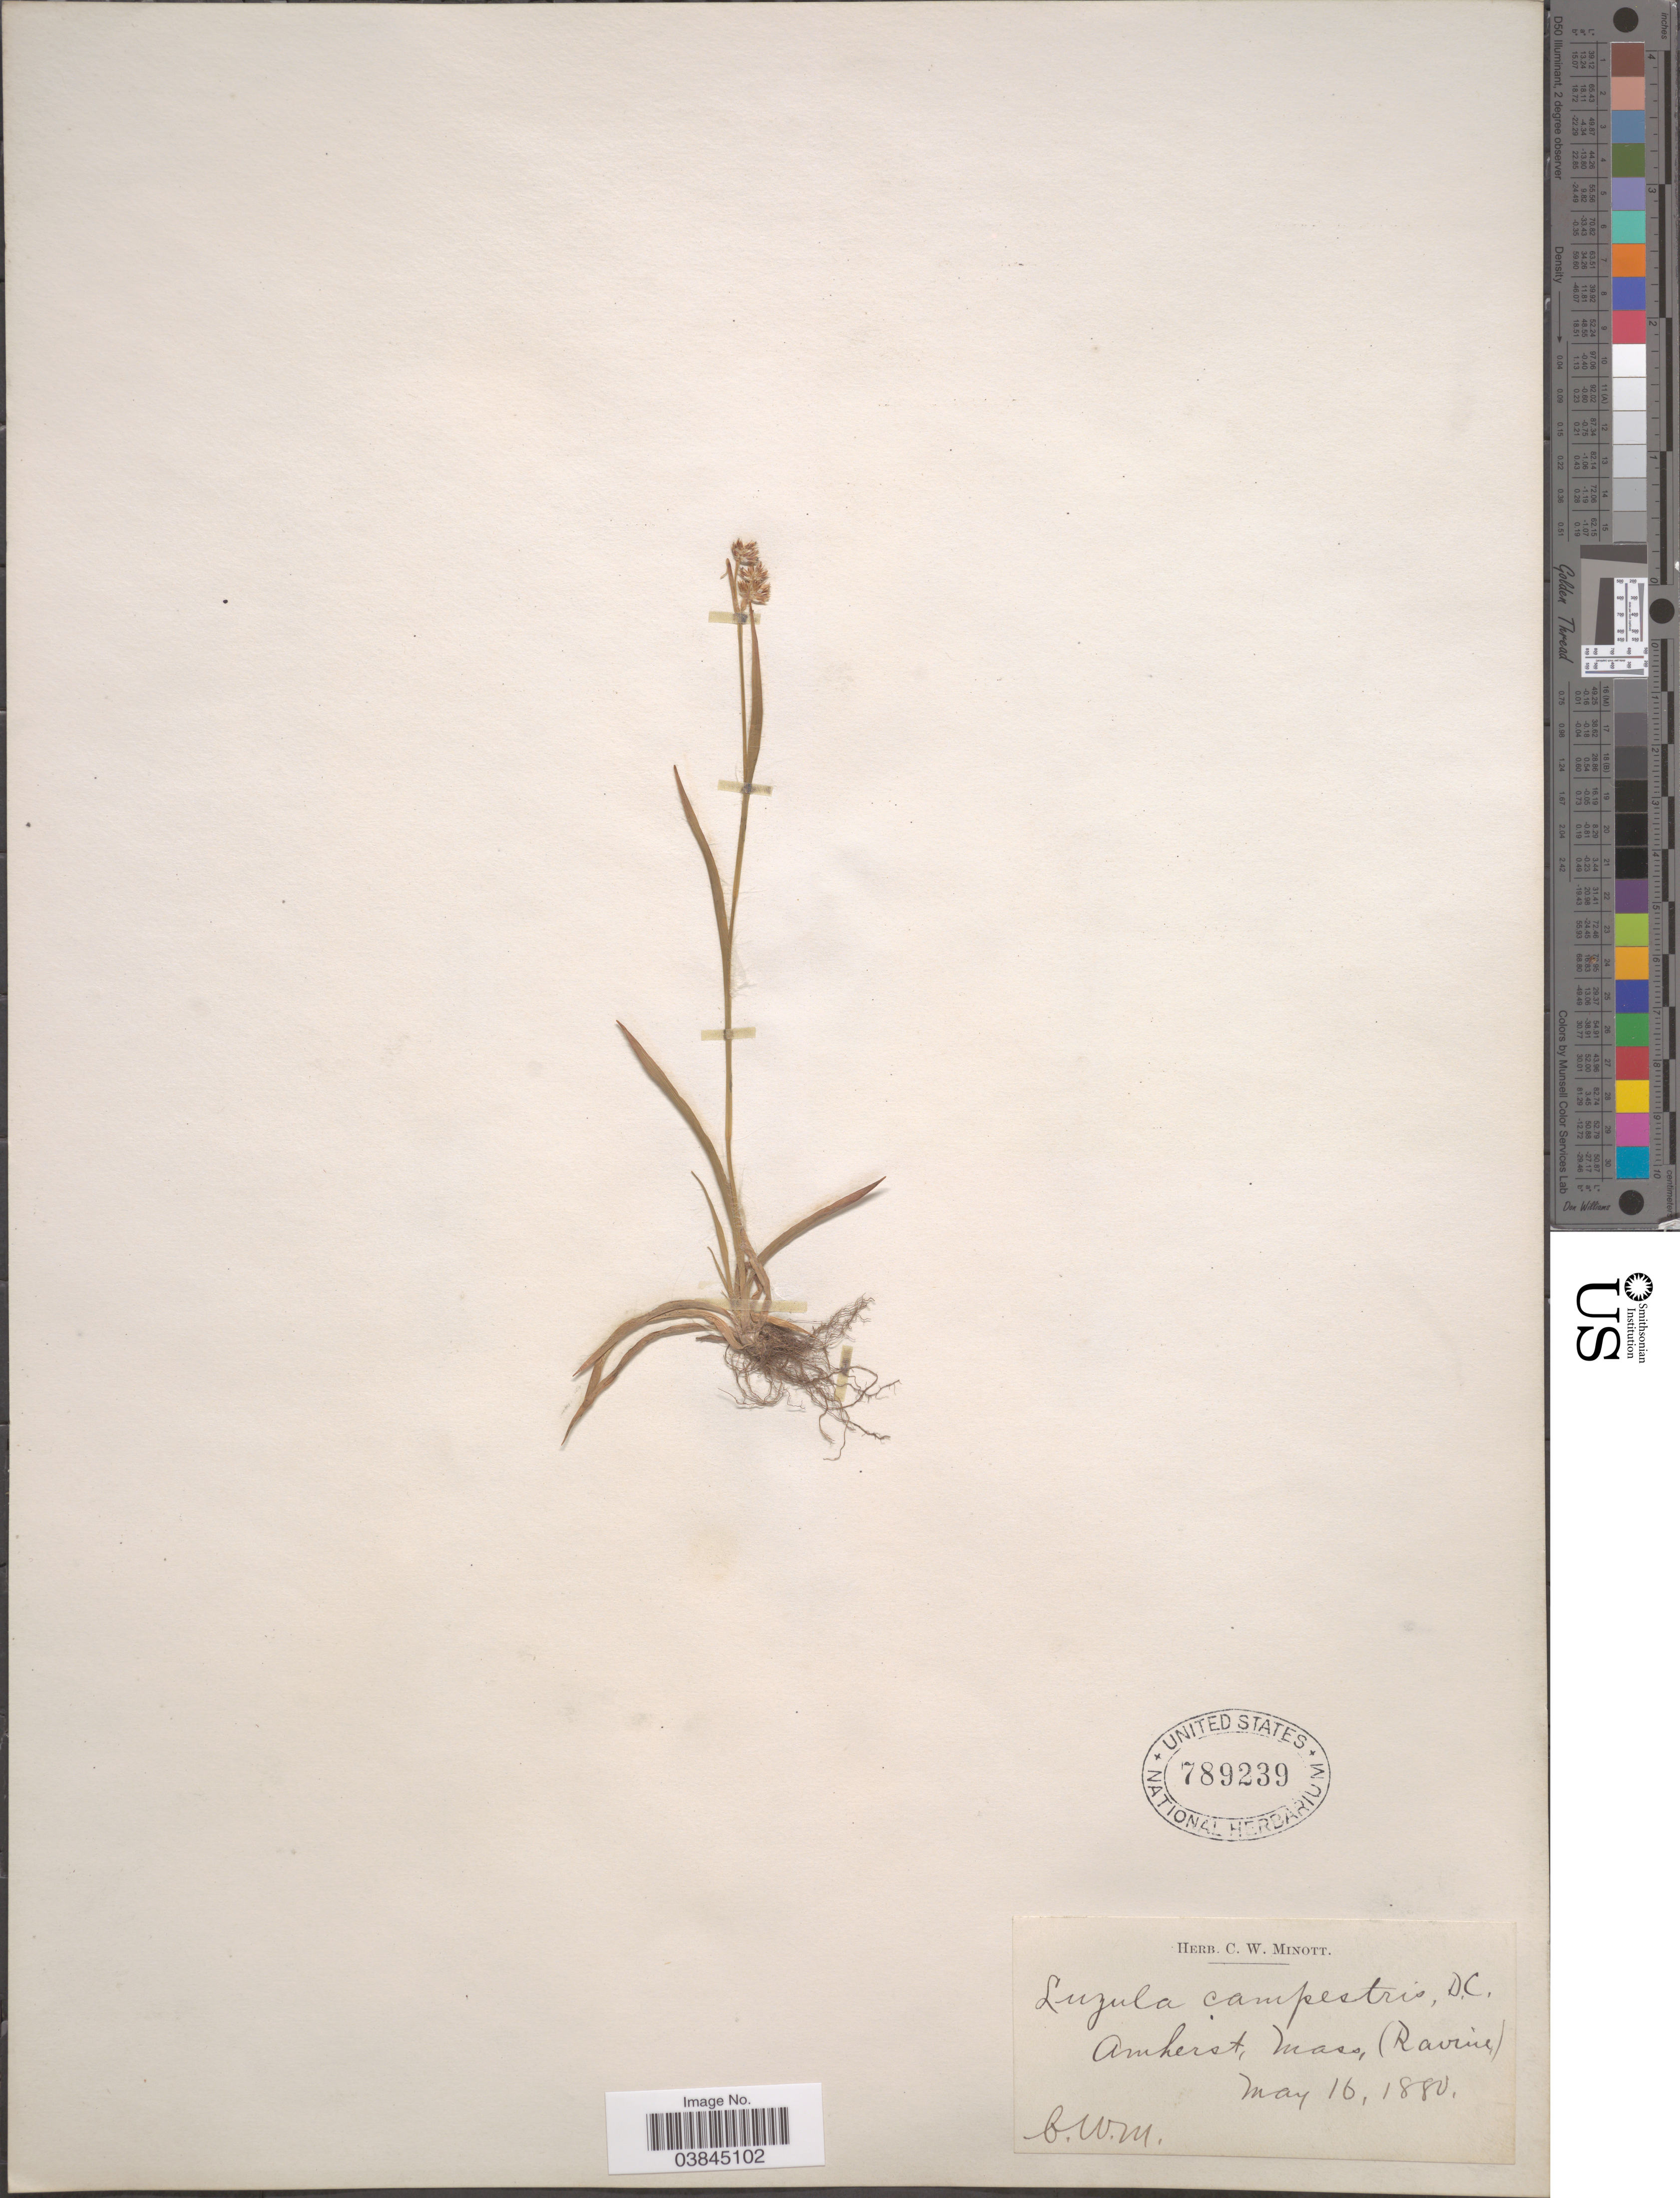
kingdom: Plantae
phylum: Tracheophyta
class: Liliopsida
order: Poales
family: Juncaceae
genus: Luzula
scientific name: Luzula campestris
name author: (L.) DC.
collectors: C. Minott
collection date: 1880-05-16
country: United States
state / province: Massachusetts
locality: Amherst (Ravine).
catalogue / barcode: US 789239